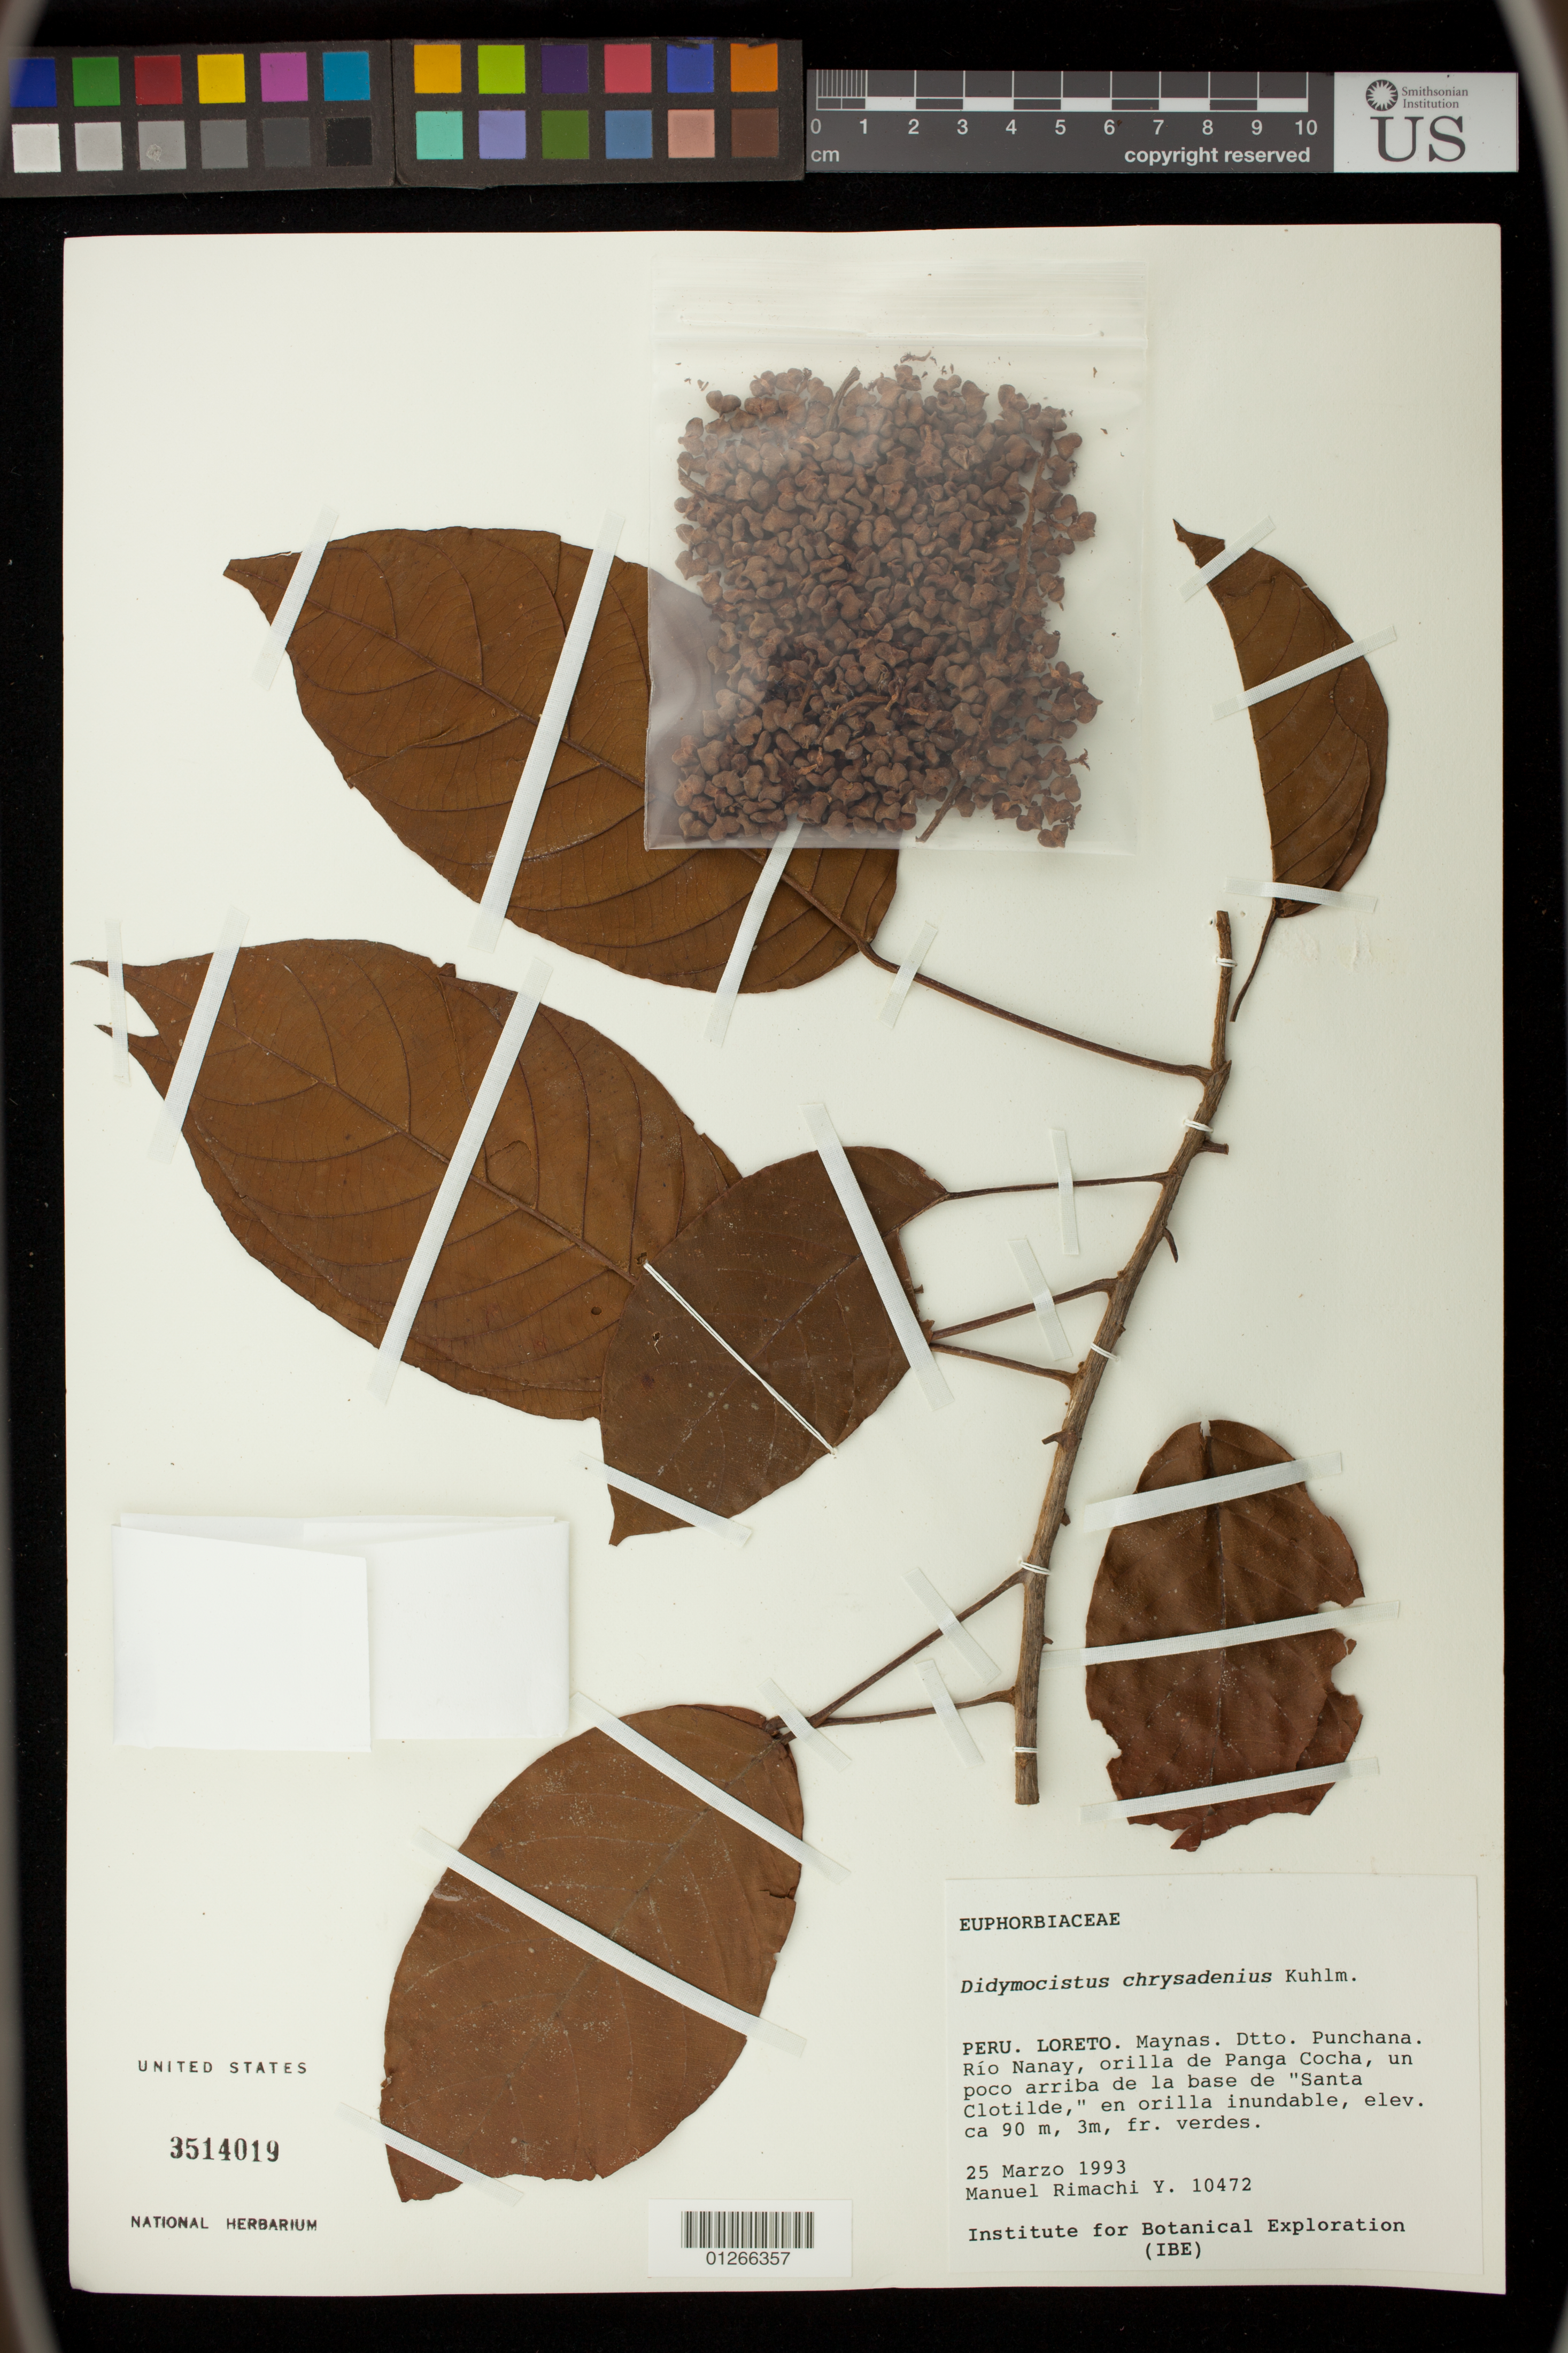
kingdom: Plantae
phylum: Tracheophyta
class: Magnoliopsida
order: Malpighiales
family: Phyllanthaceae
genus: Didymocistus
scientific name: Didymocistus chrysadenius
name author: Kuhlm.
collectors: M. Rimachi Y.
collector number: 10472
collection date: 1993-03-25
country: Peru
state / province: Loreto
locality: Maynas Dtto. Punchana. Rio Nanay, orilla de Panga Cocha, un poco arriba de la base de "Santa Clotilde".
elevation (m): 90